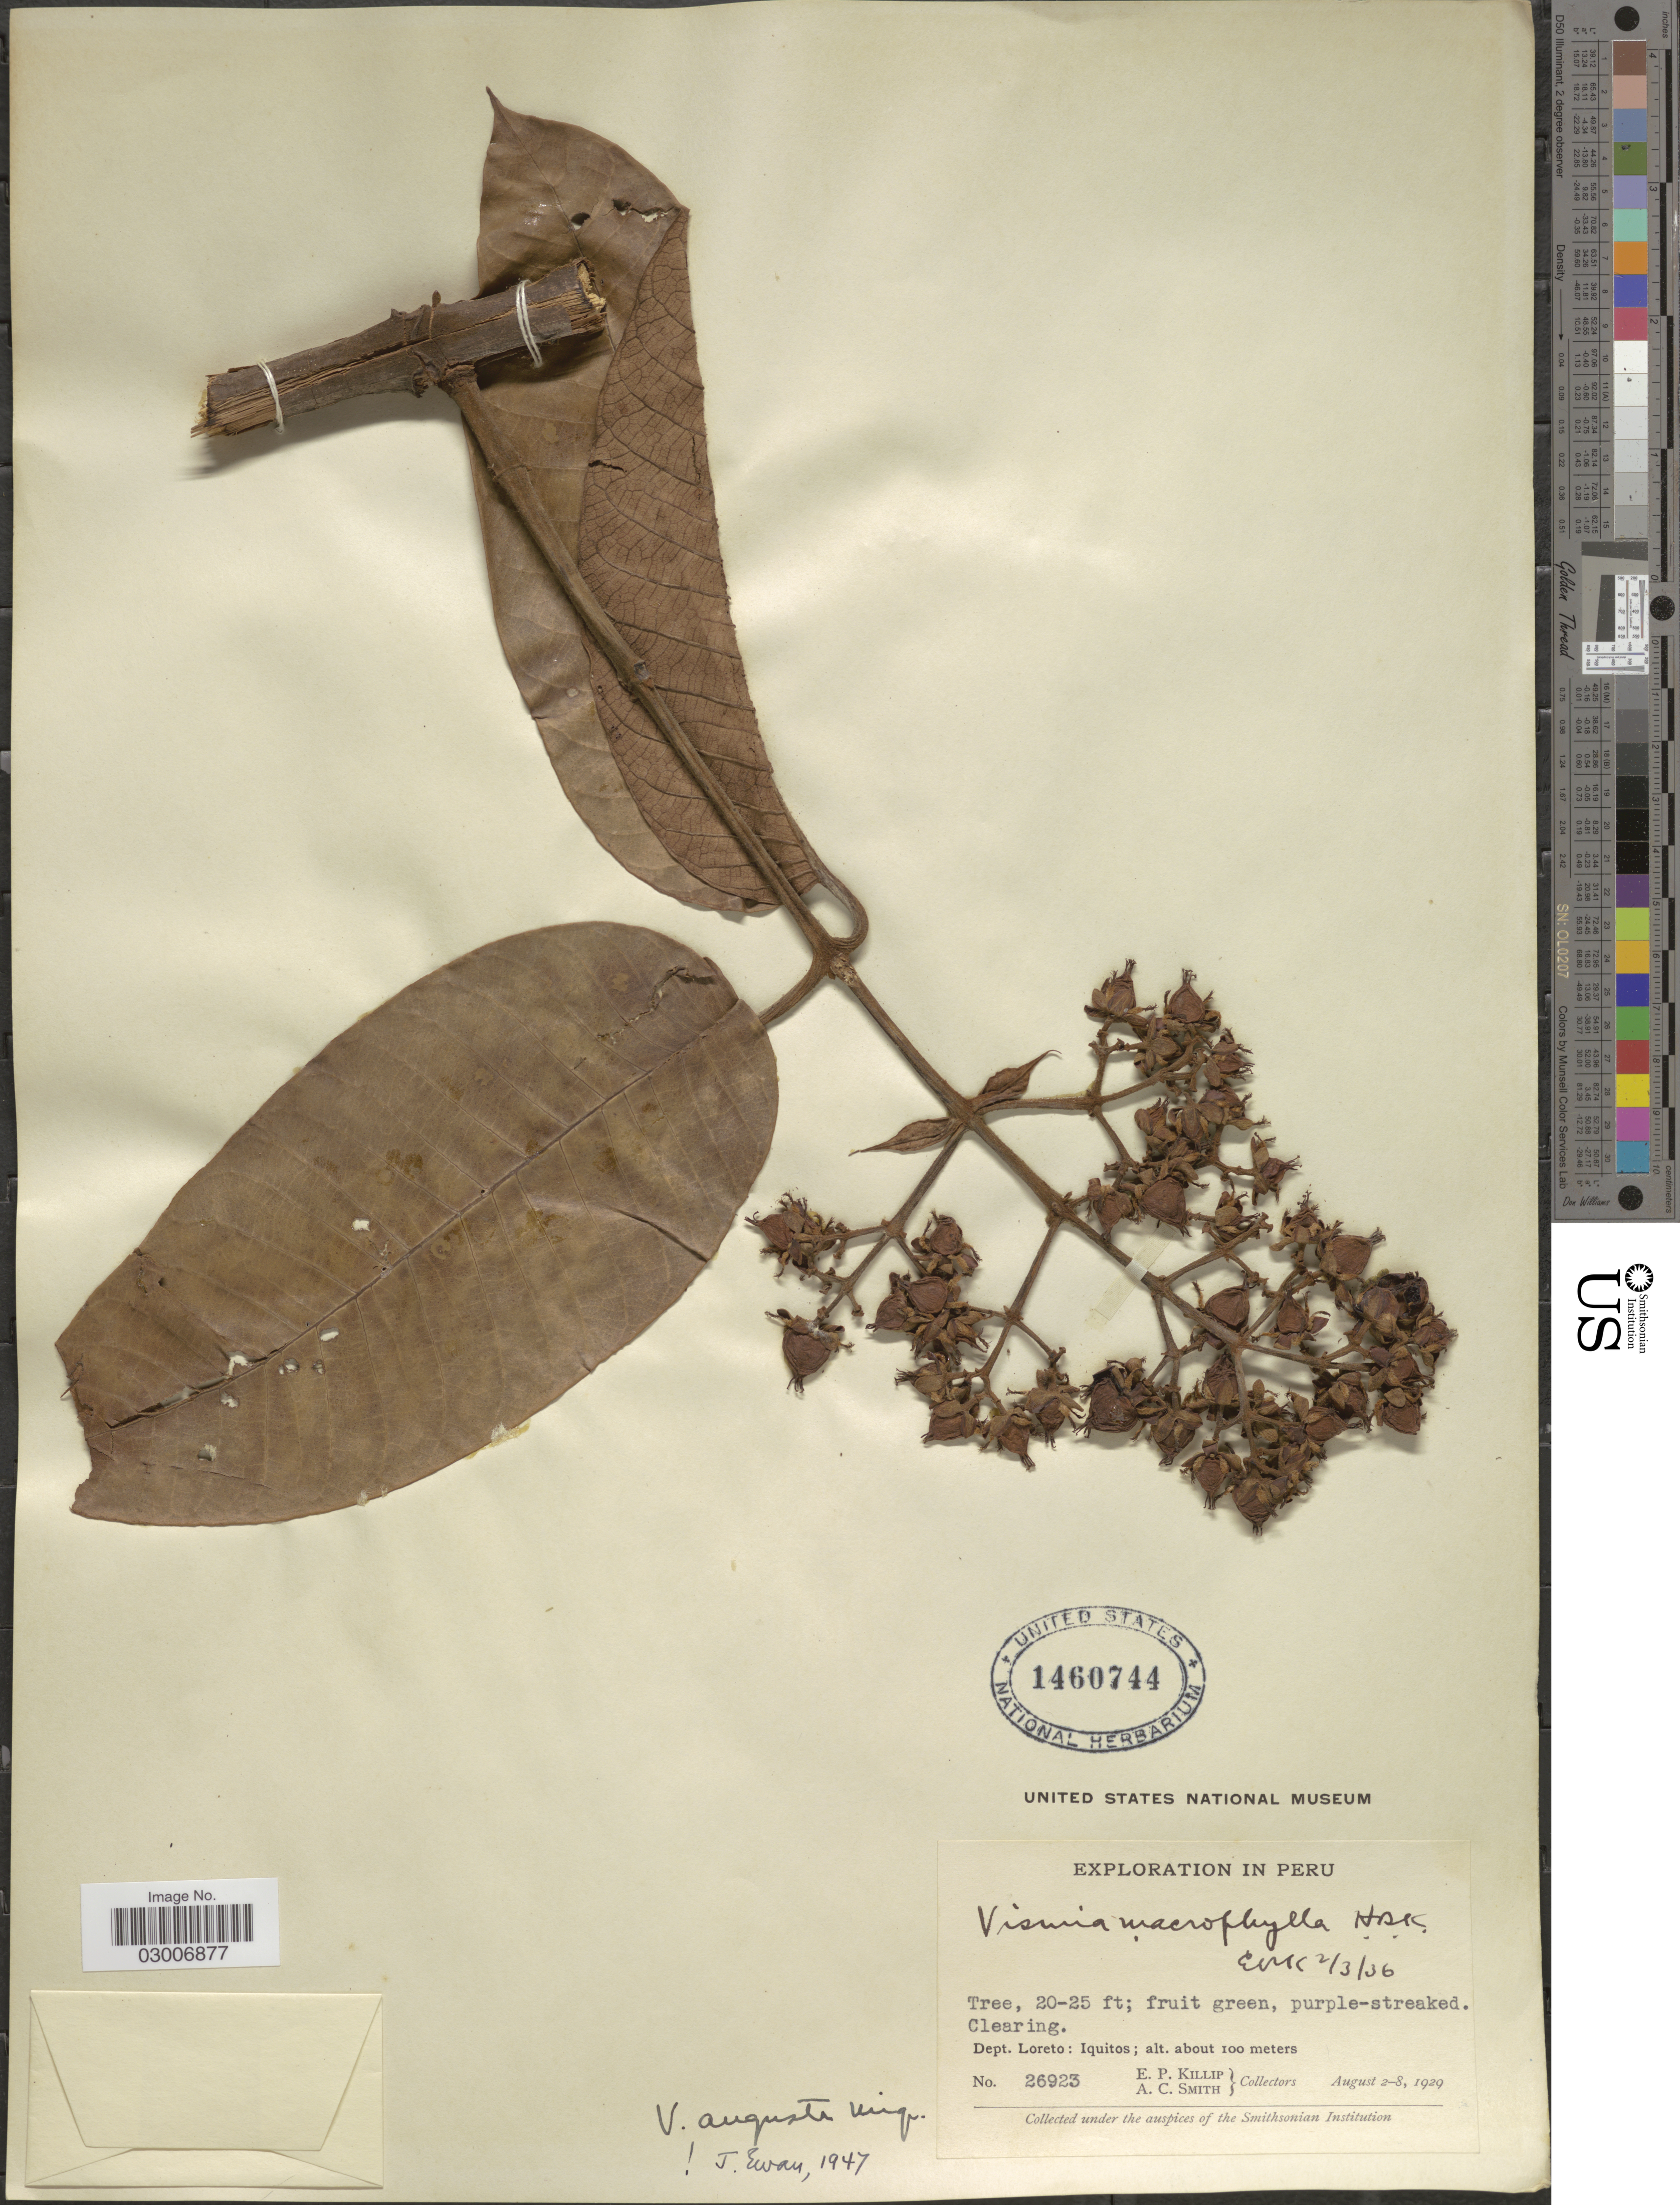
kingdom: Plantae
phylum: Tracheophyta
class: Magnoliopsida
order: Malpighiales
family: Hypericaceae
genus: Vismia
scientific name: Vismia macrophylla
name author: Kunth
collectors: E. P. Killip & A. C. Smith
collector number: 26923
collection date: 1929-08-02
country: Peru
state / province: Loreto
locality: Dept. Loreto: Iquitos.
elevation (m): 100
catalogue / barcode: US 1460744